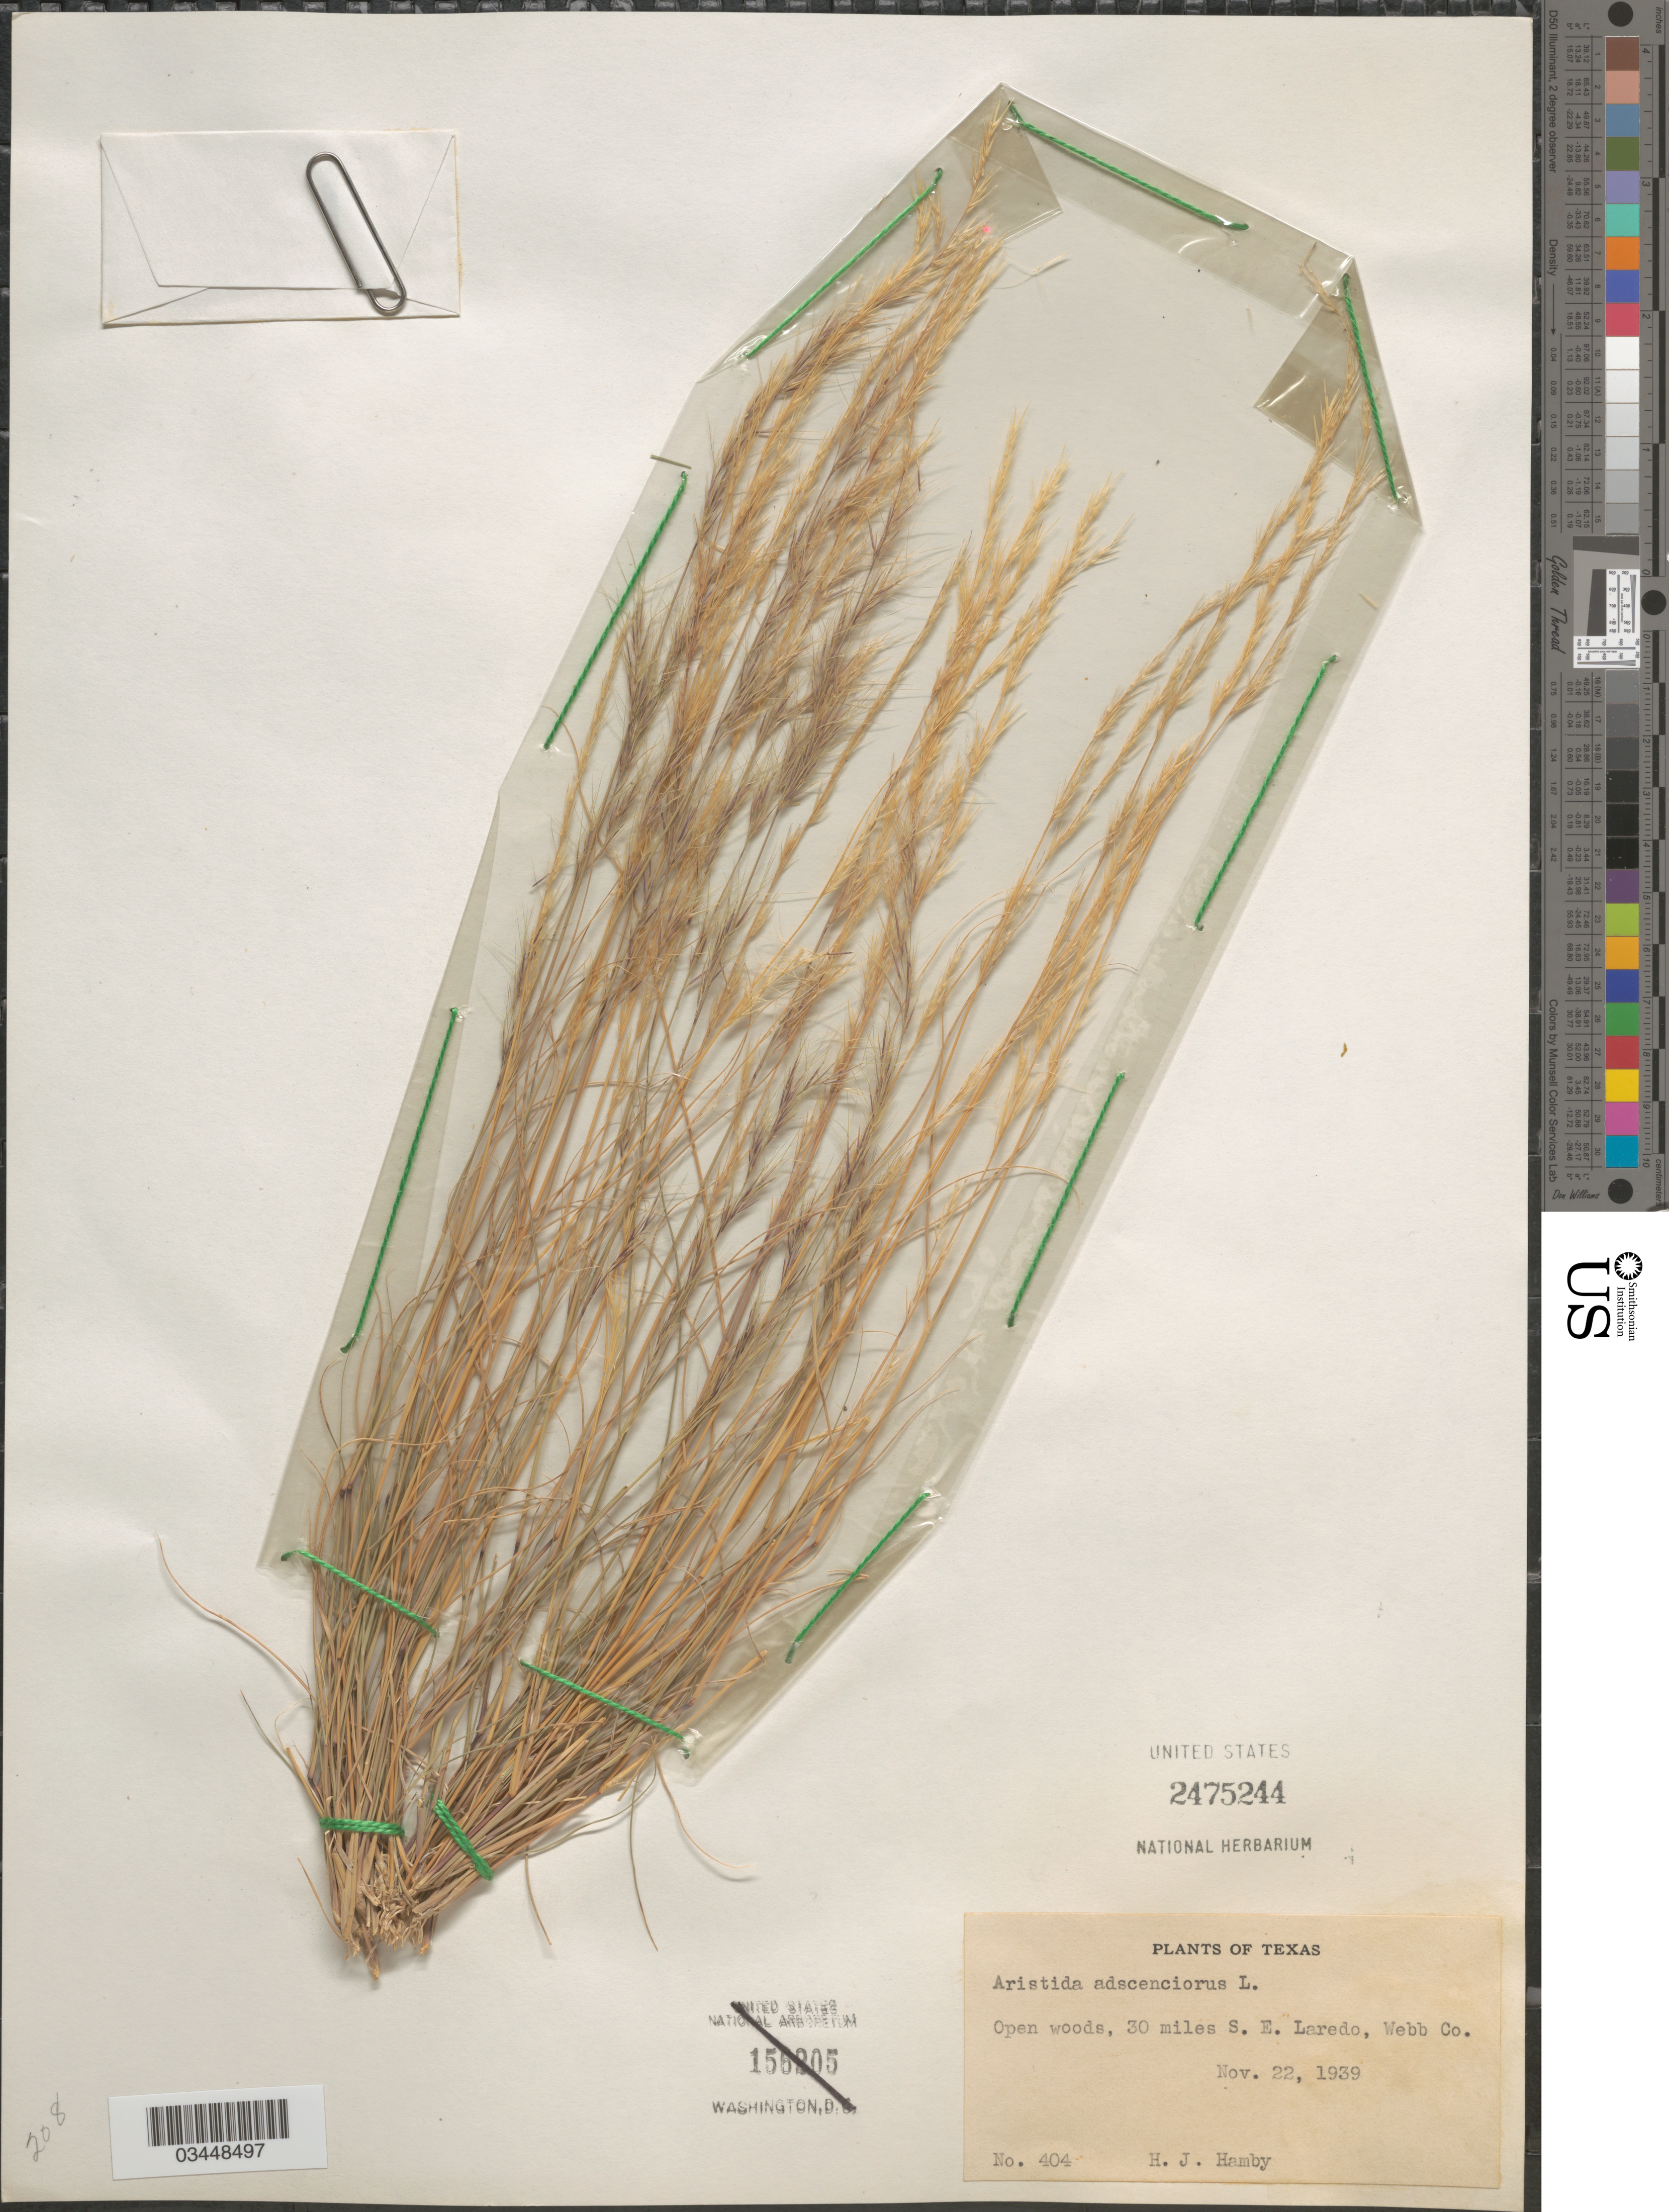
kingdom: Plantae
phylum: Tracheophyta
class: Liliopsida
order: Poales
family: Poaceae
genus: Aristida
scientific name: Aristida adscensionis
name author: L.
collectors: H. Hamby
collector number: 404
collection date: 1939-11-22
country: United States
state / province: Texas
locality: Open woods, 30 miles S.E. Laredo, Webb Co.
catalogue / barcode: US 2475244